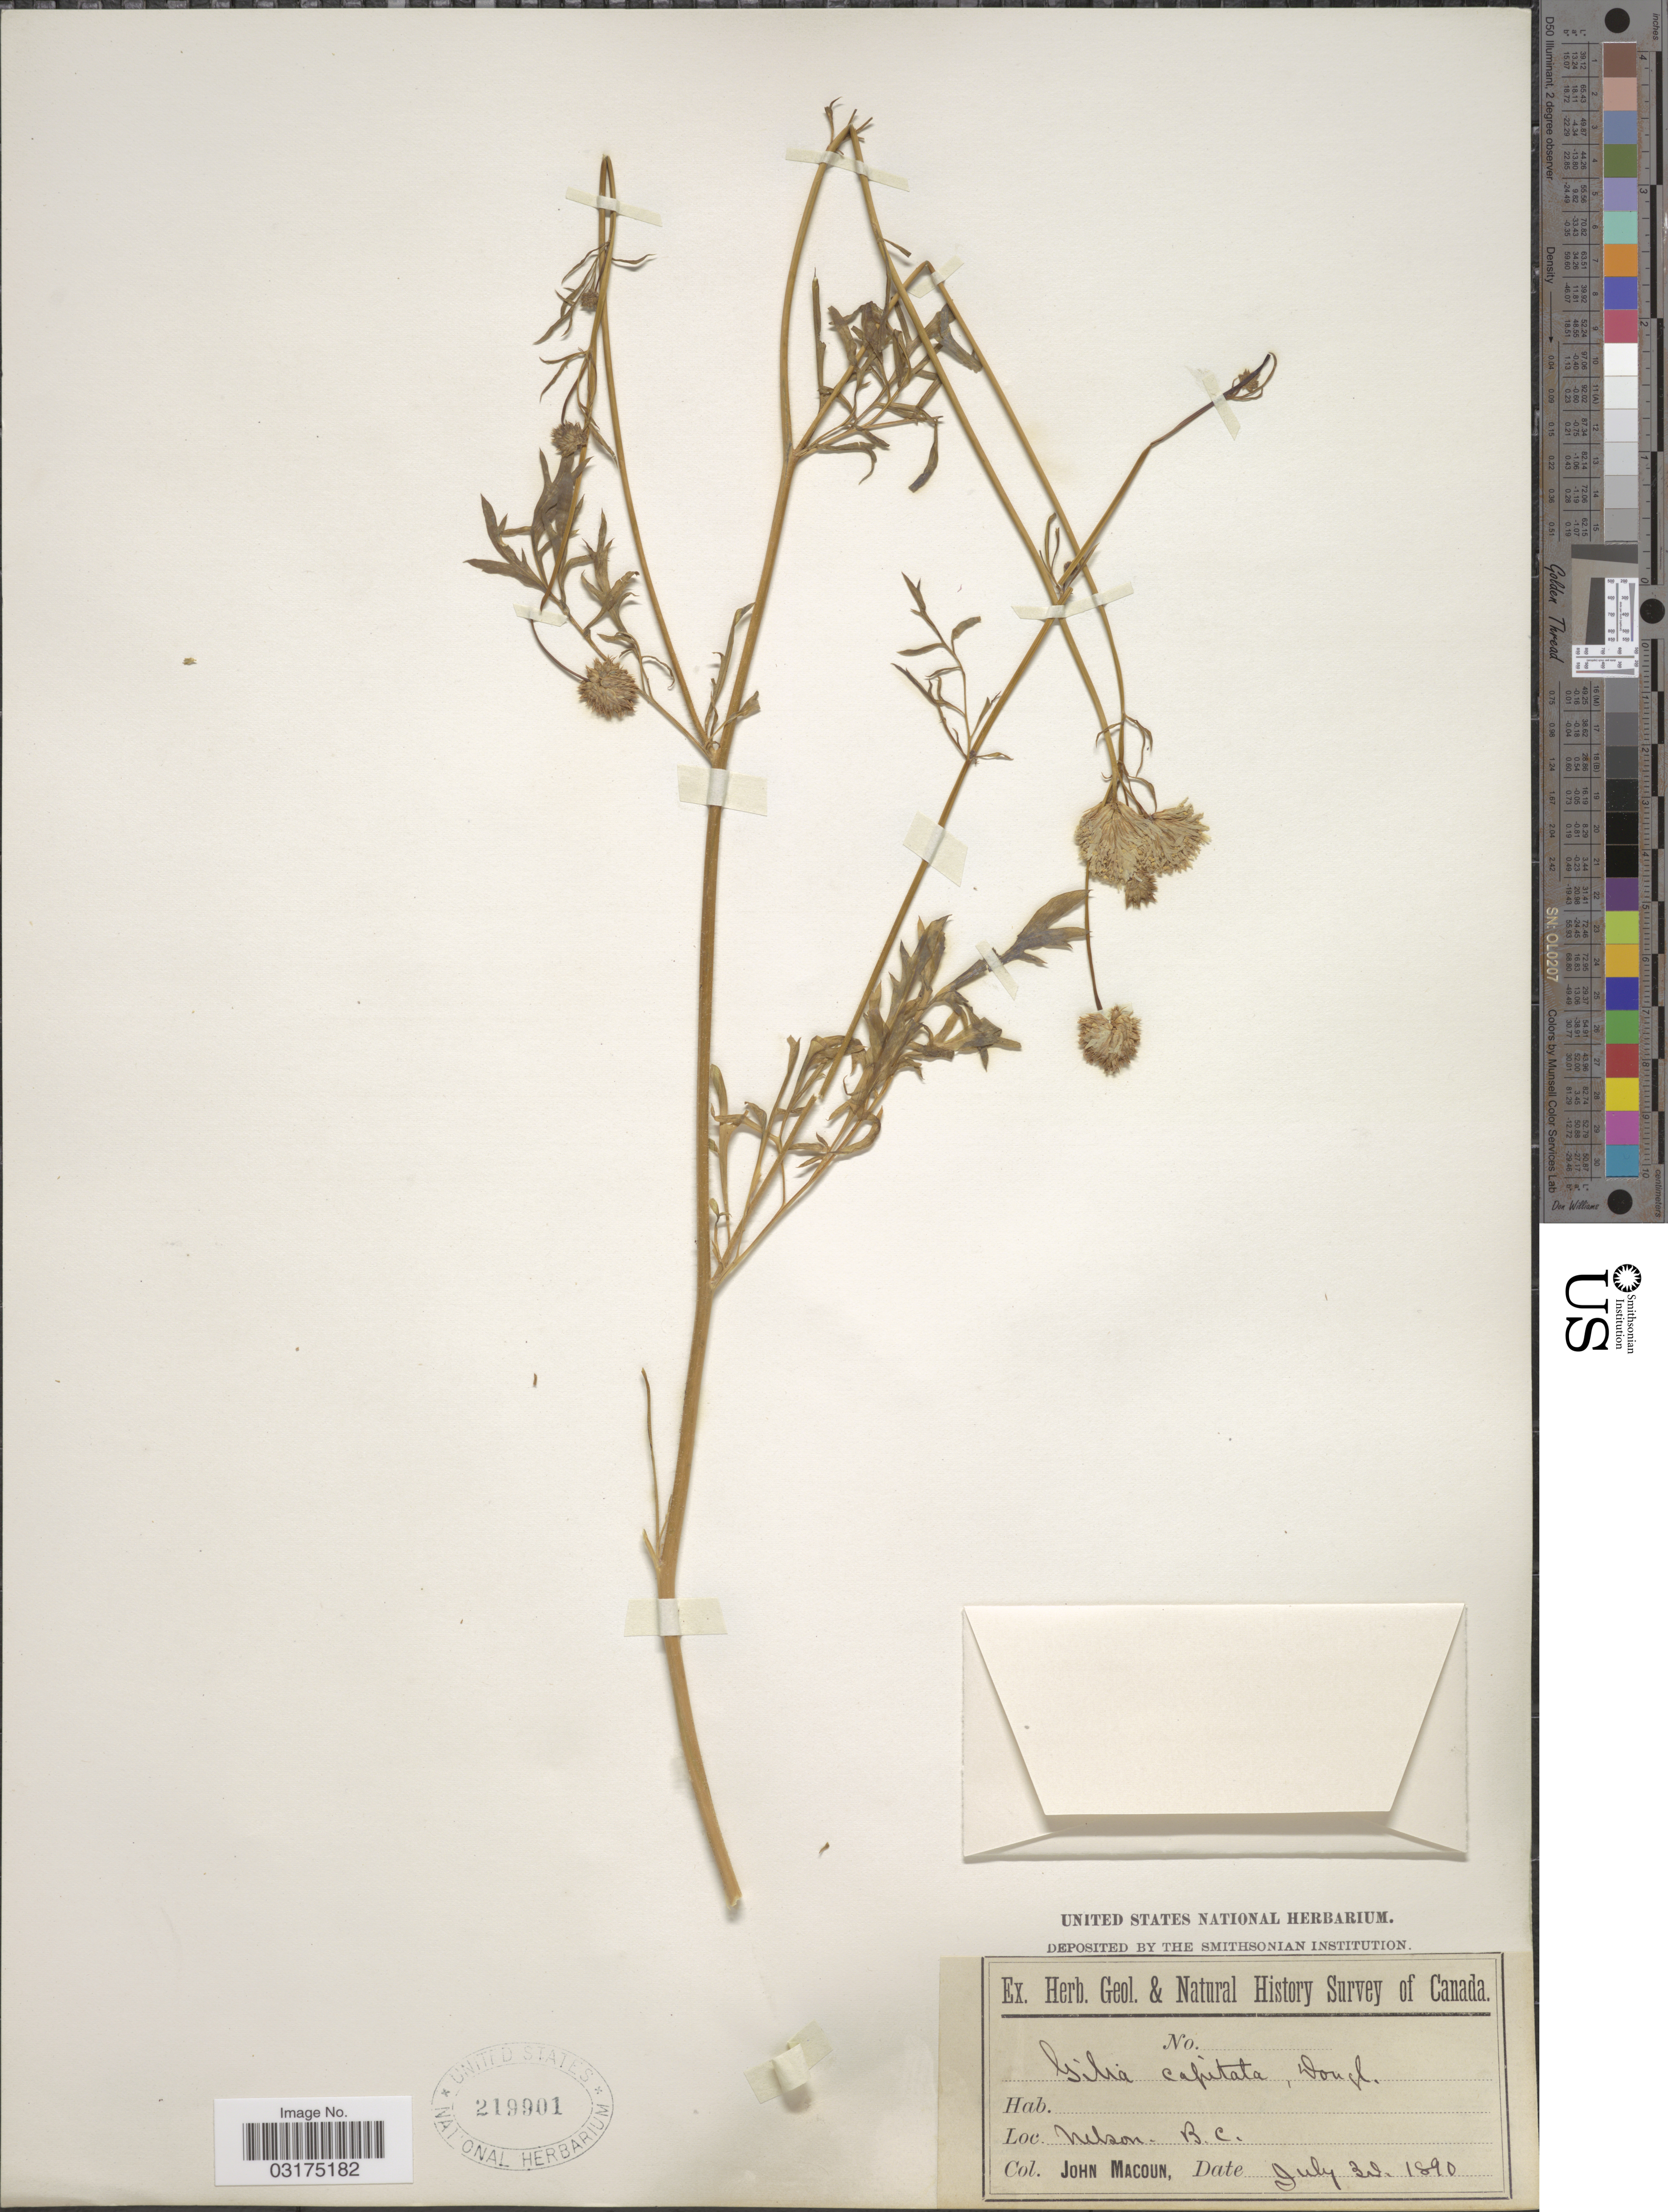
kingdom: Plantae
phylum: Tracheophyta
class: Magnoliopsida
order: Ericales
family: Polemoniaceae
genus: Gilia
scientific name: Gilia capitata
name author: Sims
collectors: J. Macoun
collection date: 1890-07-30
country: Canada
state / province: British Columbia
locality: Nelson.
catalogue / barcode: US 219901